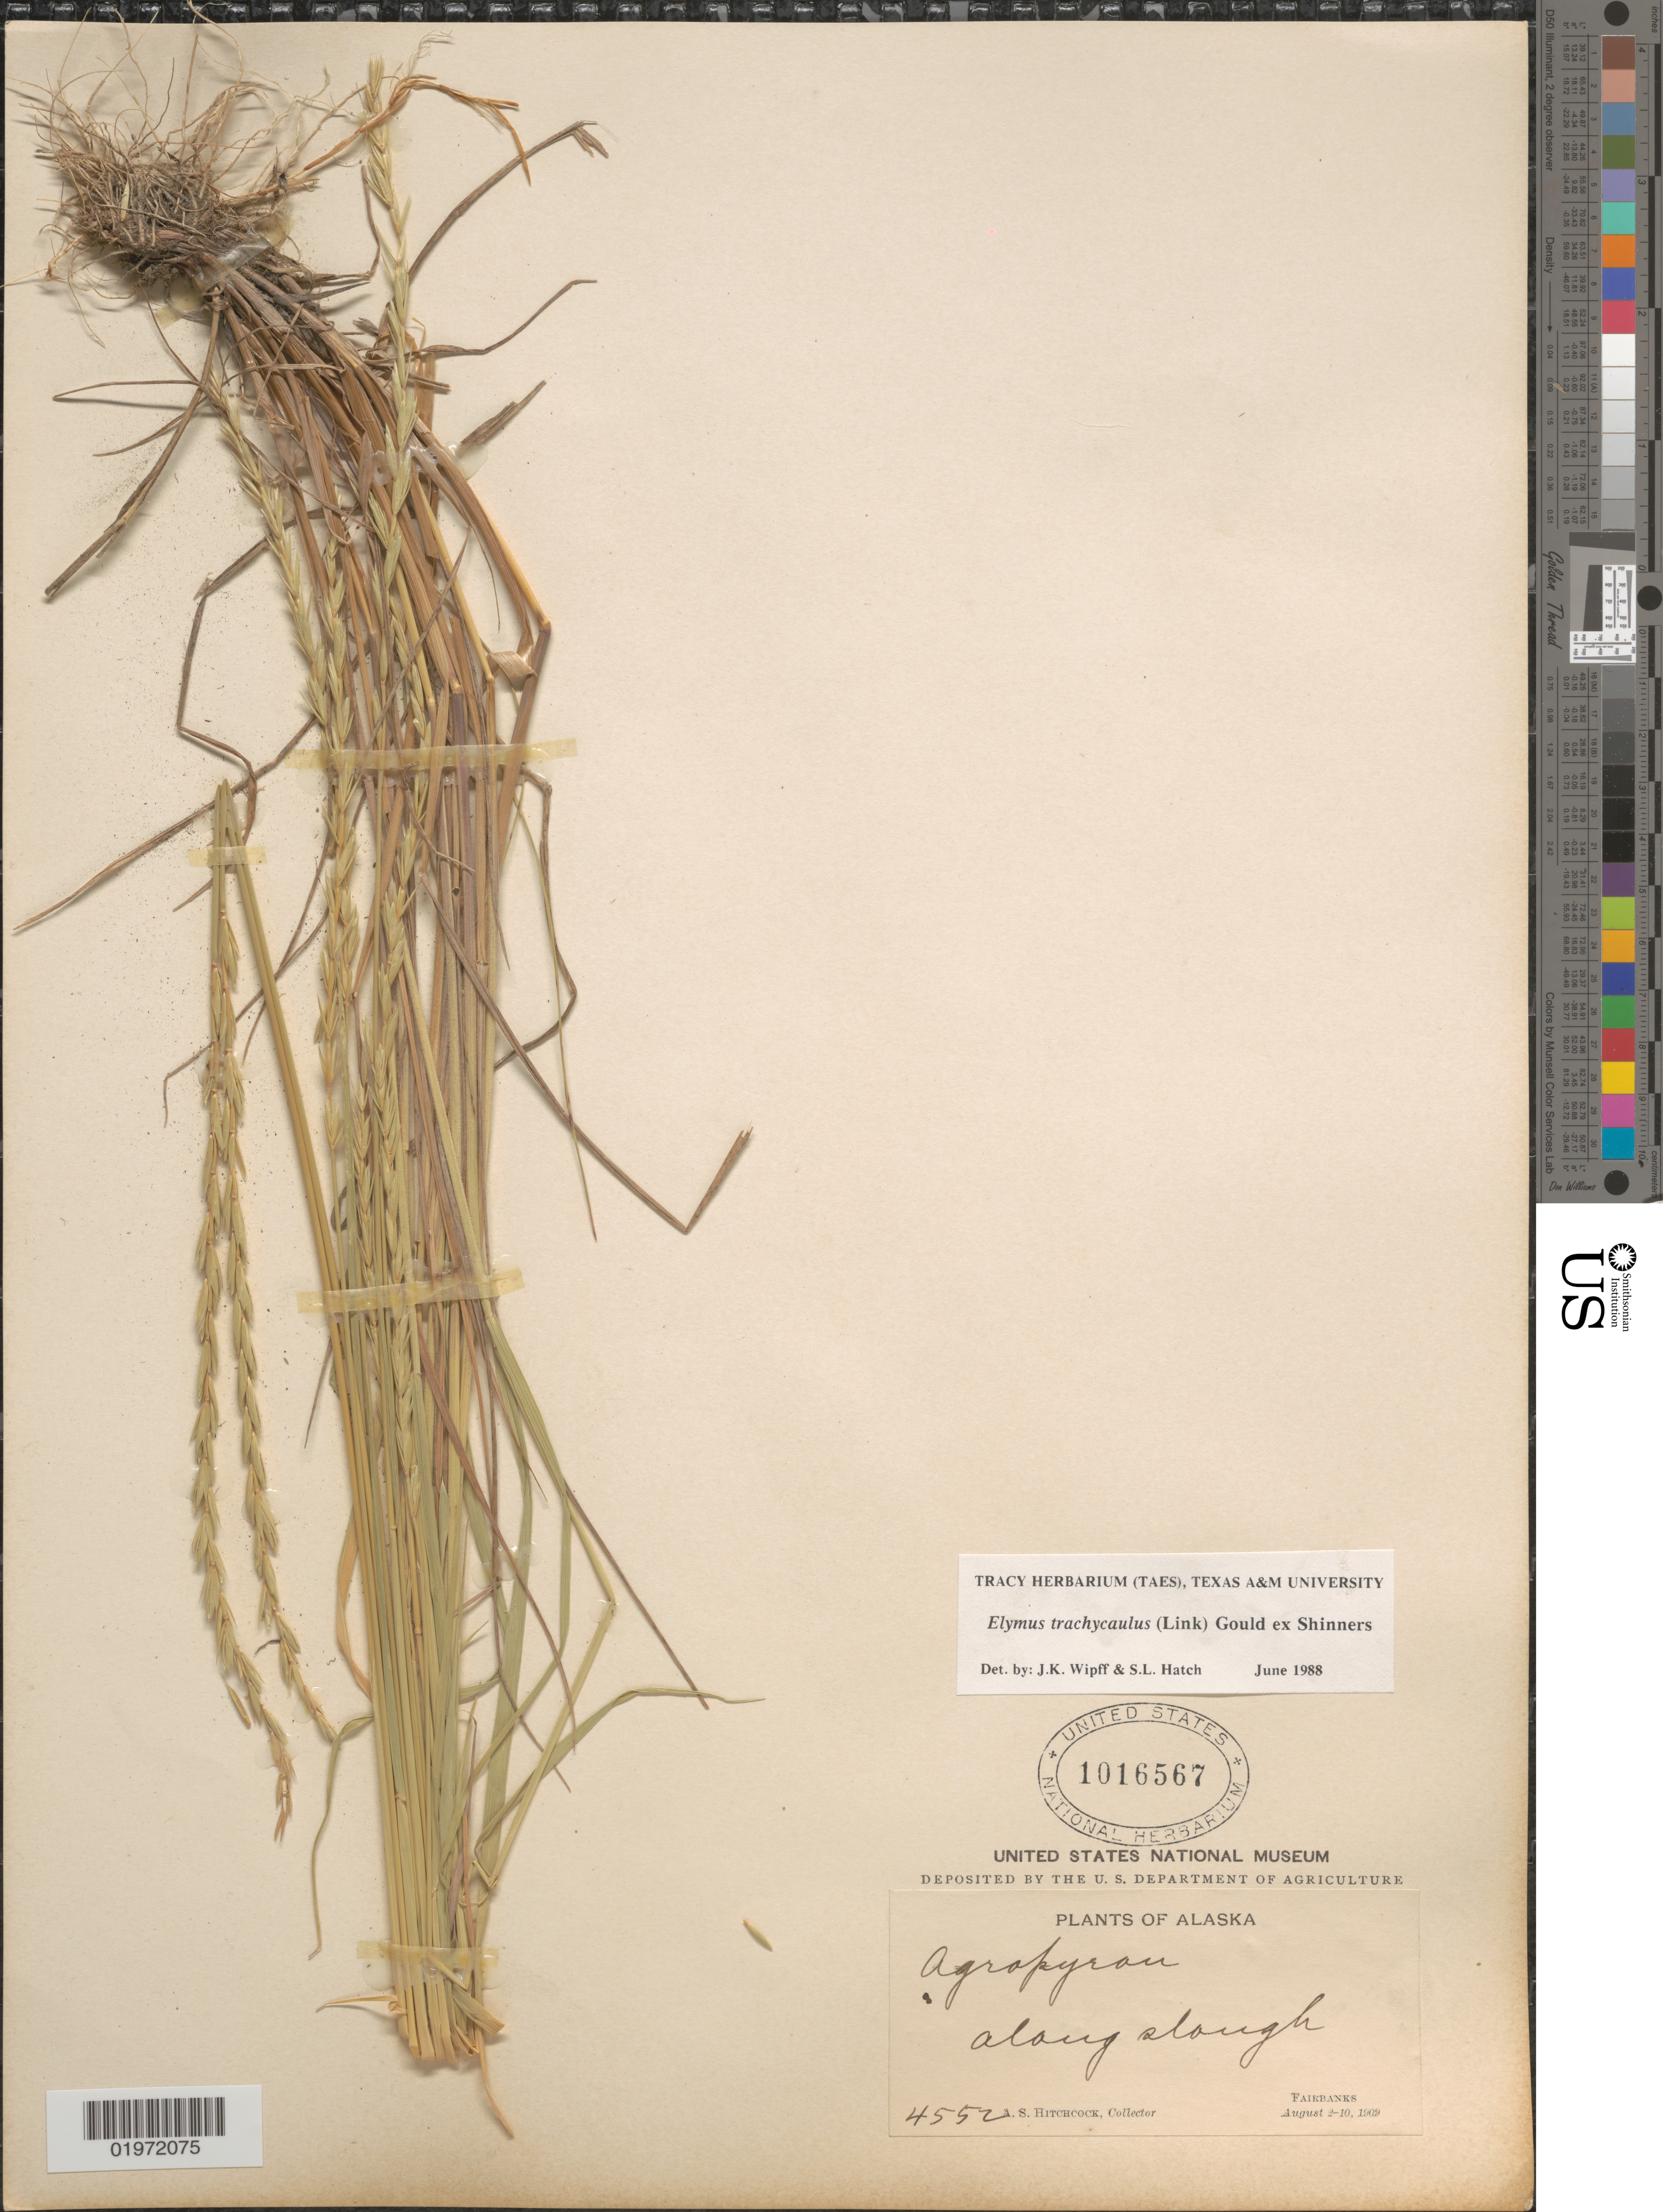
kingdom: Plantae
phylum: Tracheophyta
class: Liliopsida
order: Poales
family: Poaceae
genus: Elymus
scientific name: Elymus trachycaulus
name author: (Link) Gould ex Shinners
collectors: A. S. Hitchcock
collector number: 4552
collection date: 1909-08-02/1909-08-10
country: United States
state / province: Alaska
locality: Along slough. Fairbanks.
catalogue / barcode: US 1016567